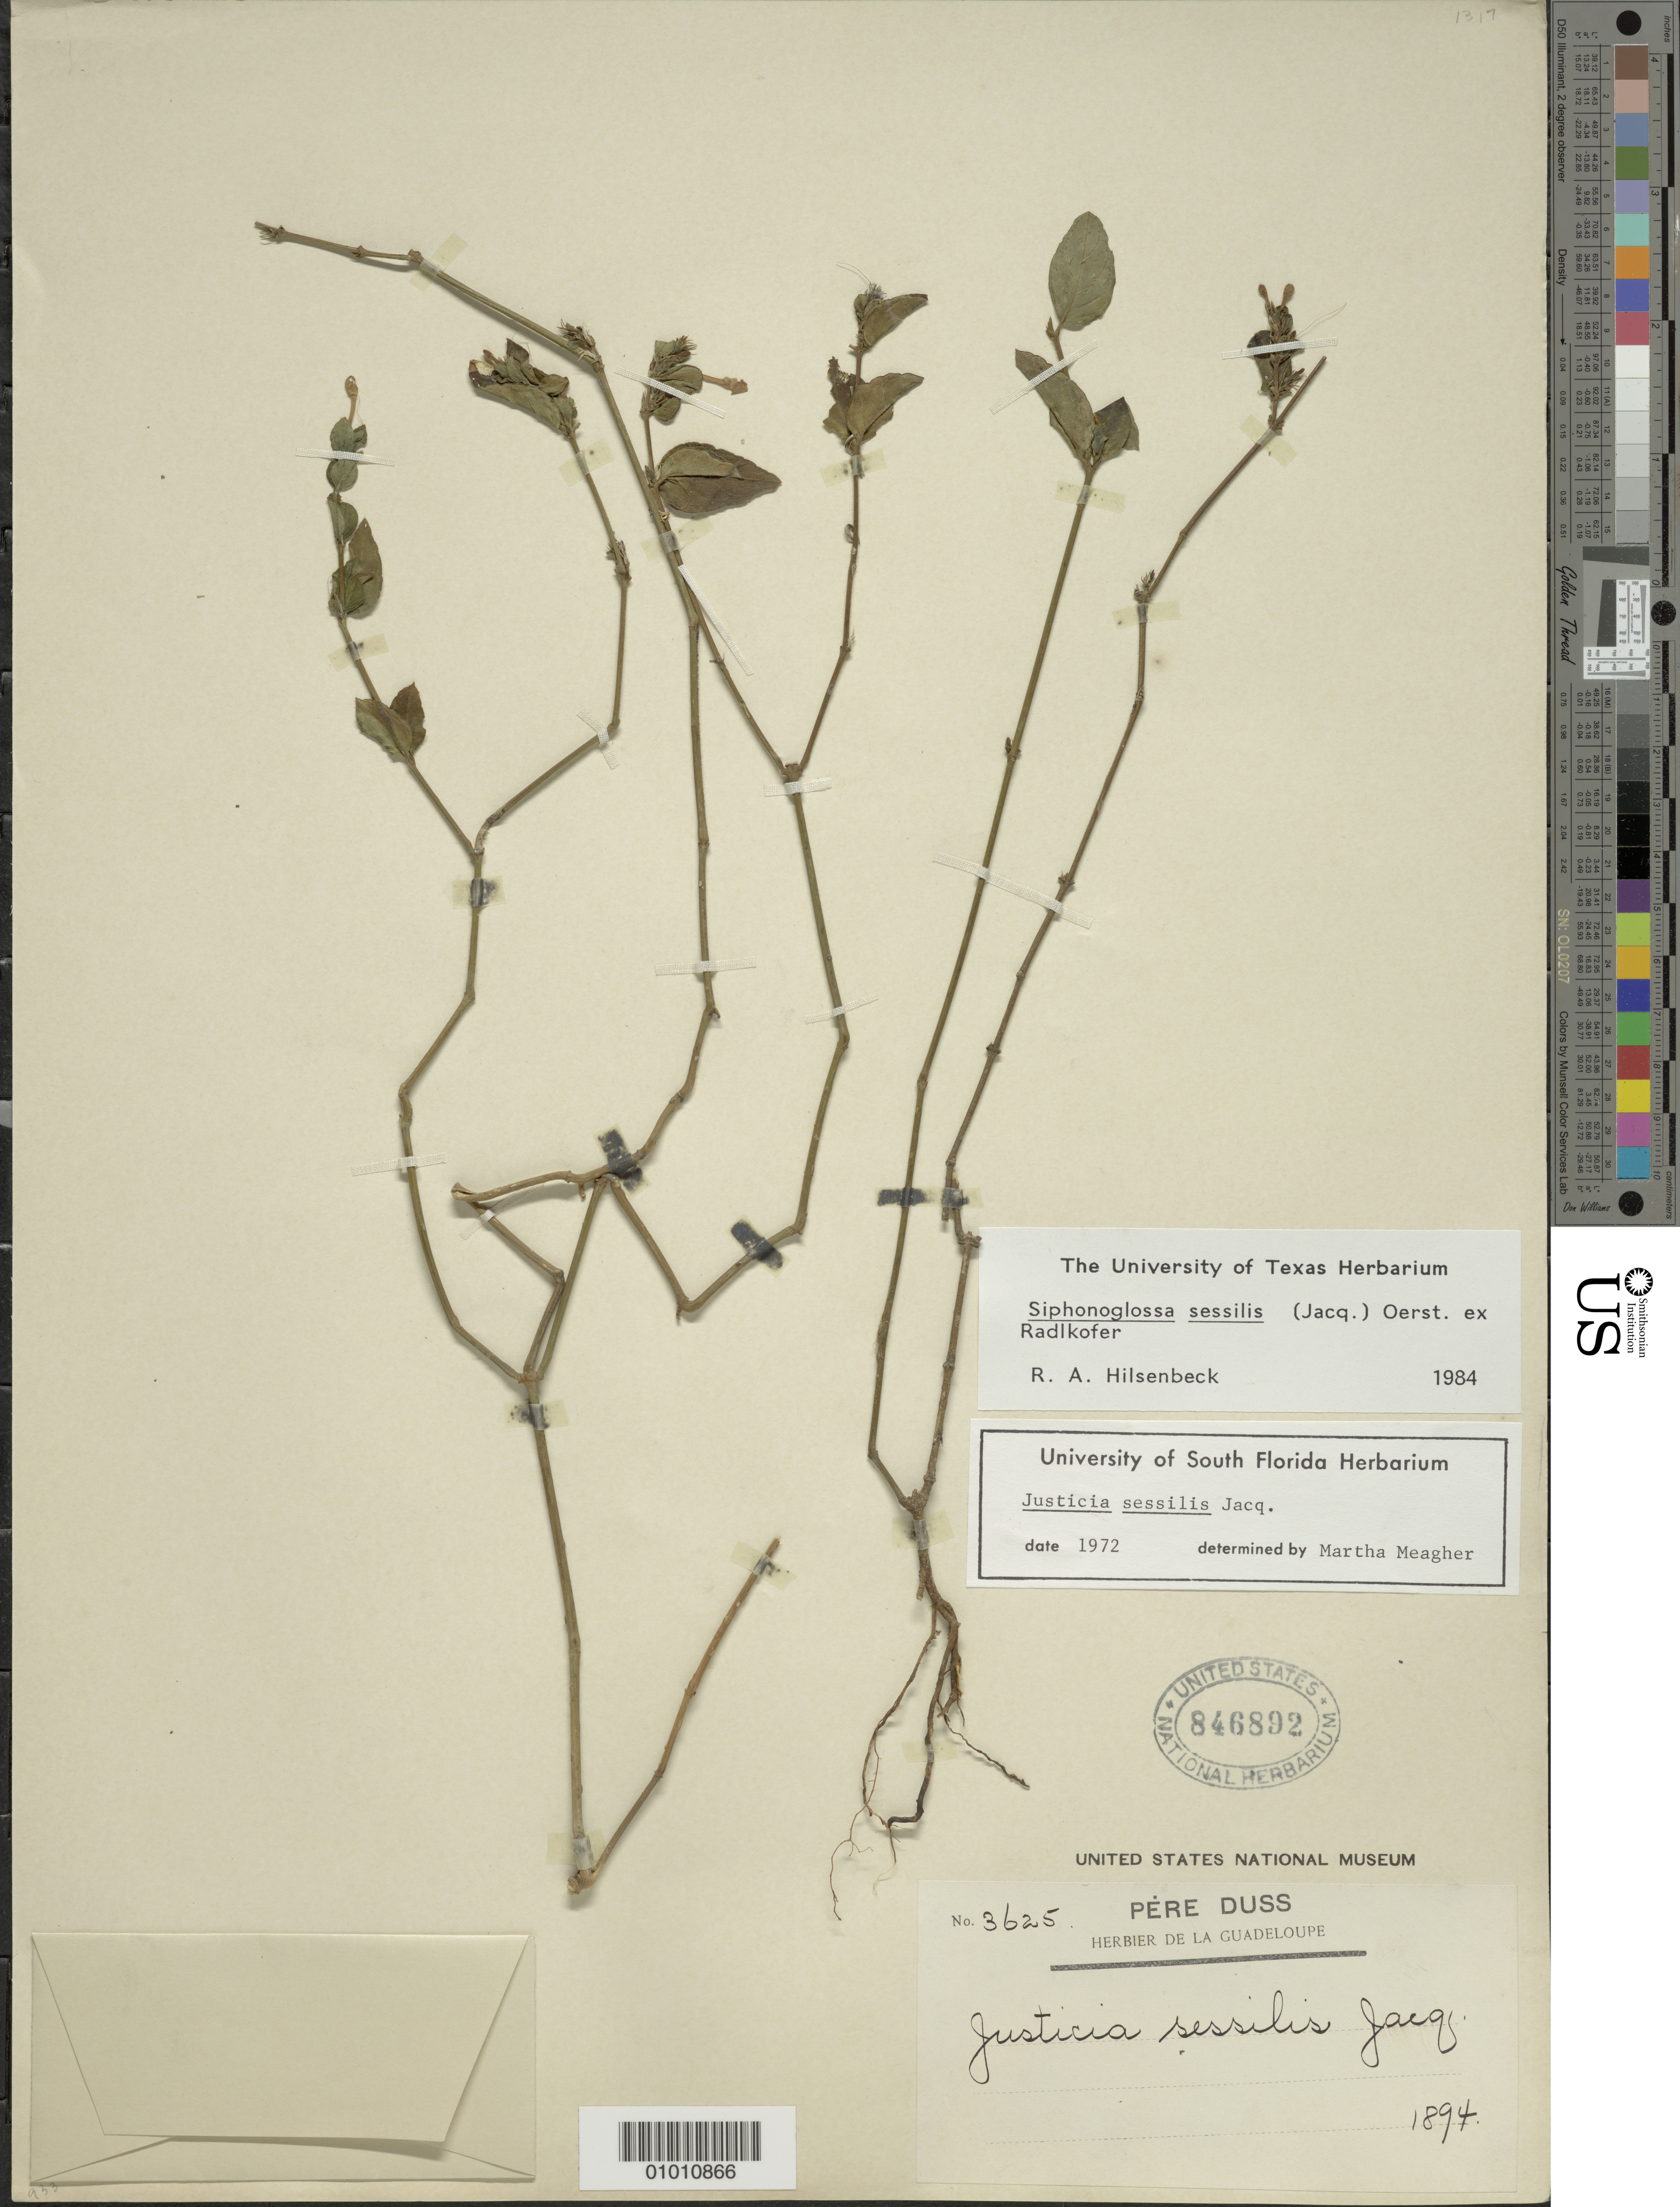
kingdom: Plantae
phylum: Tracheophyta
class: Magnoliopsida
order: Lamiales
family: Acanthaceae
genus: Siphonoglossa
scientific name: Siphonoglossa sessilis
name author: (Jacq.) D.N. Gibson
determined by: Hilsenbeck, R. A.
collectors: Père Duss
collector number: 3625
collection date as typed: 1894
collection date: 1894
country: Guadeloupe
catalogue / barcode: US 846892